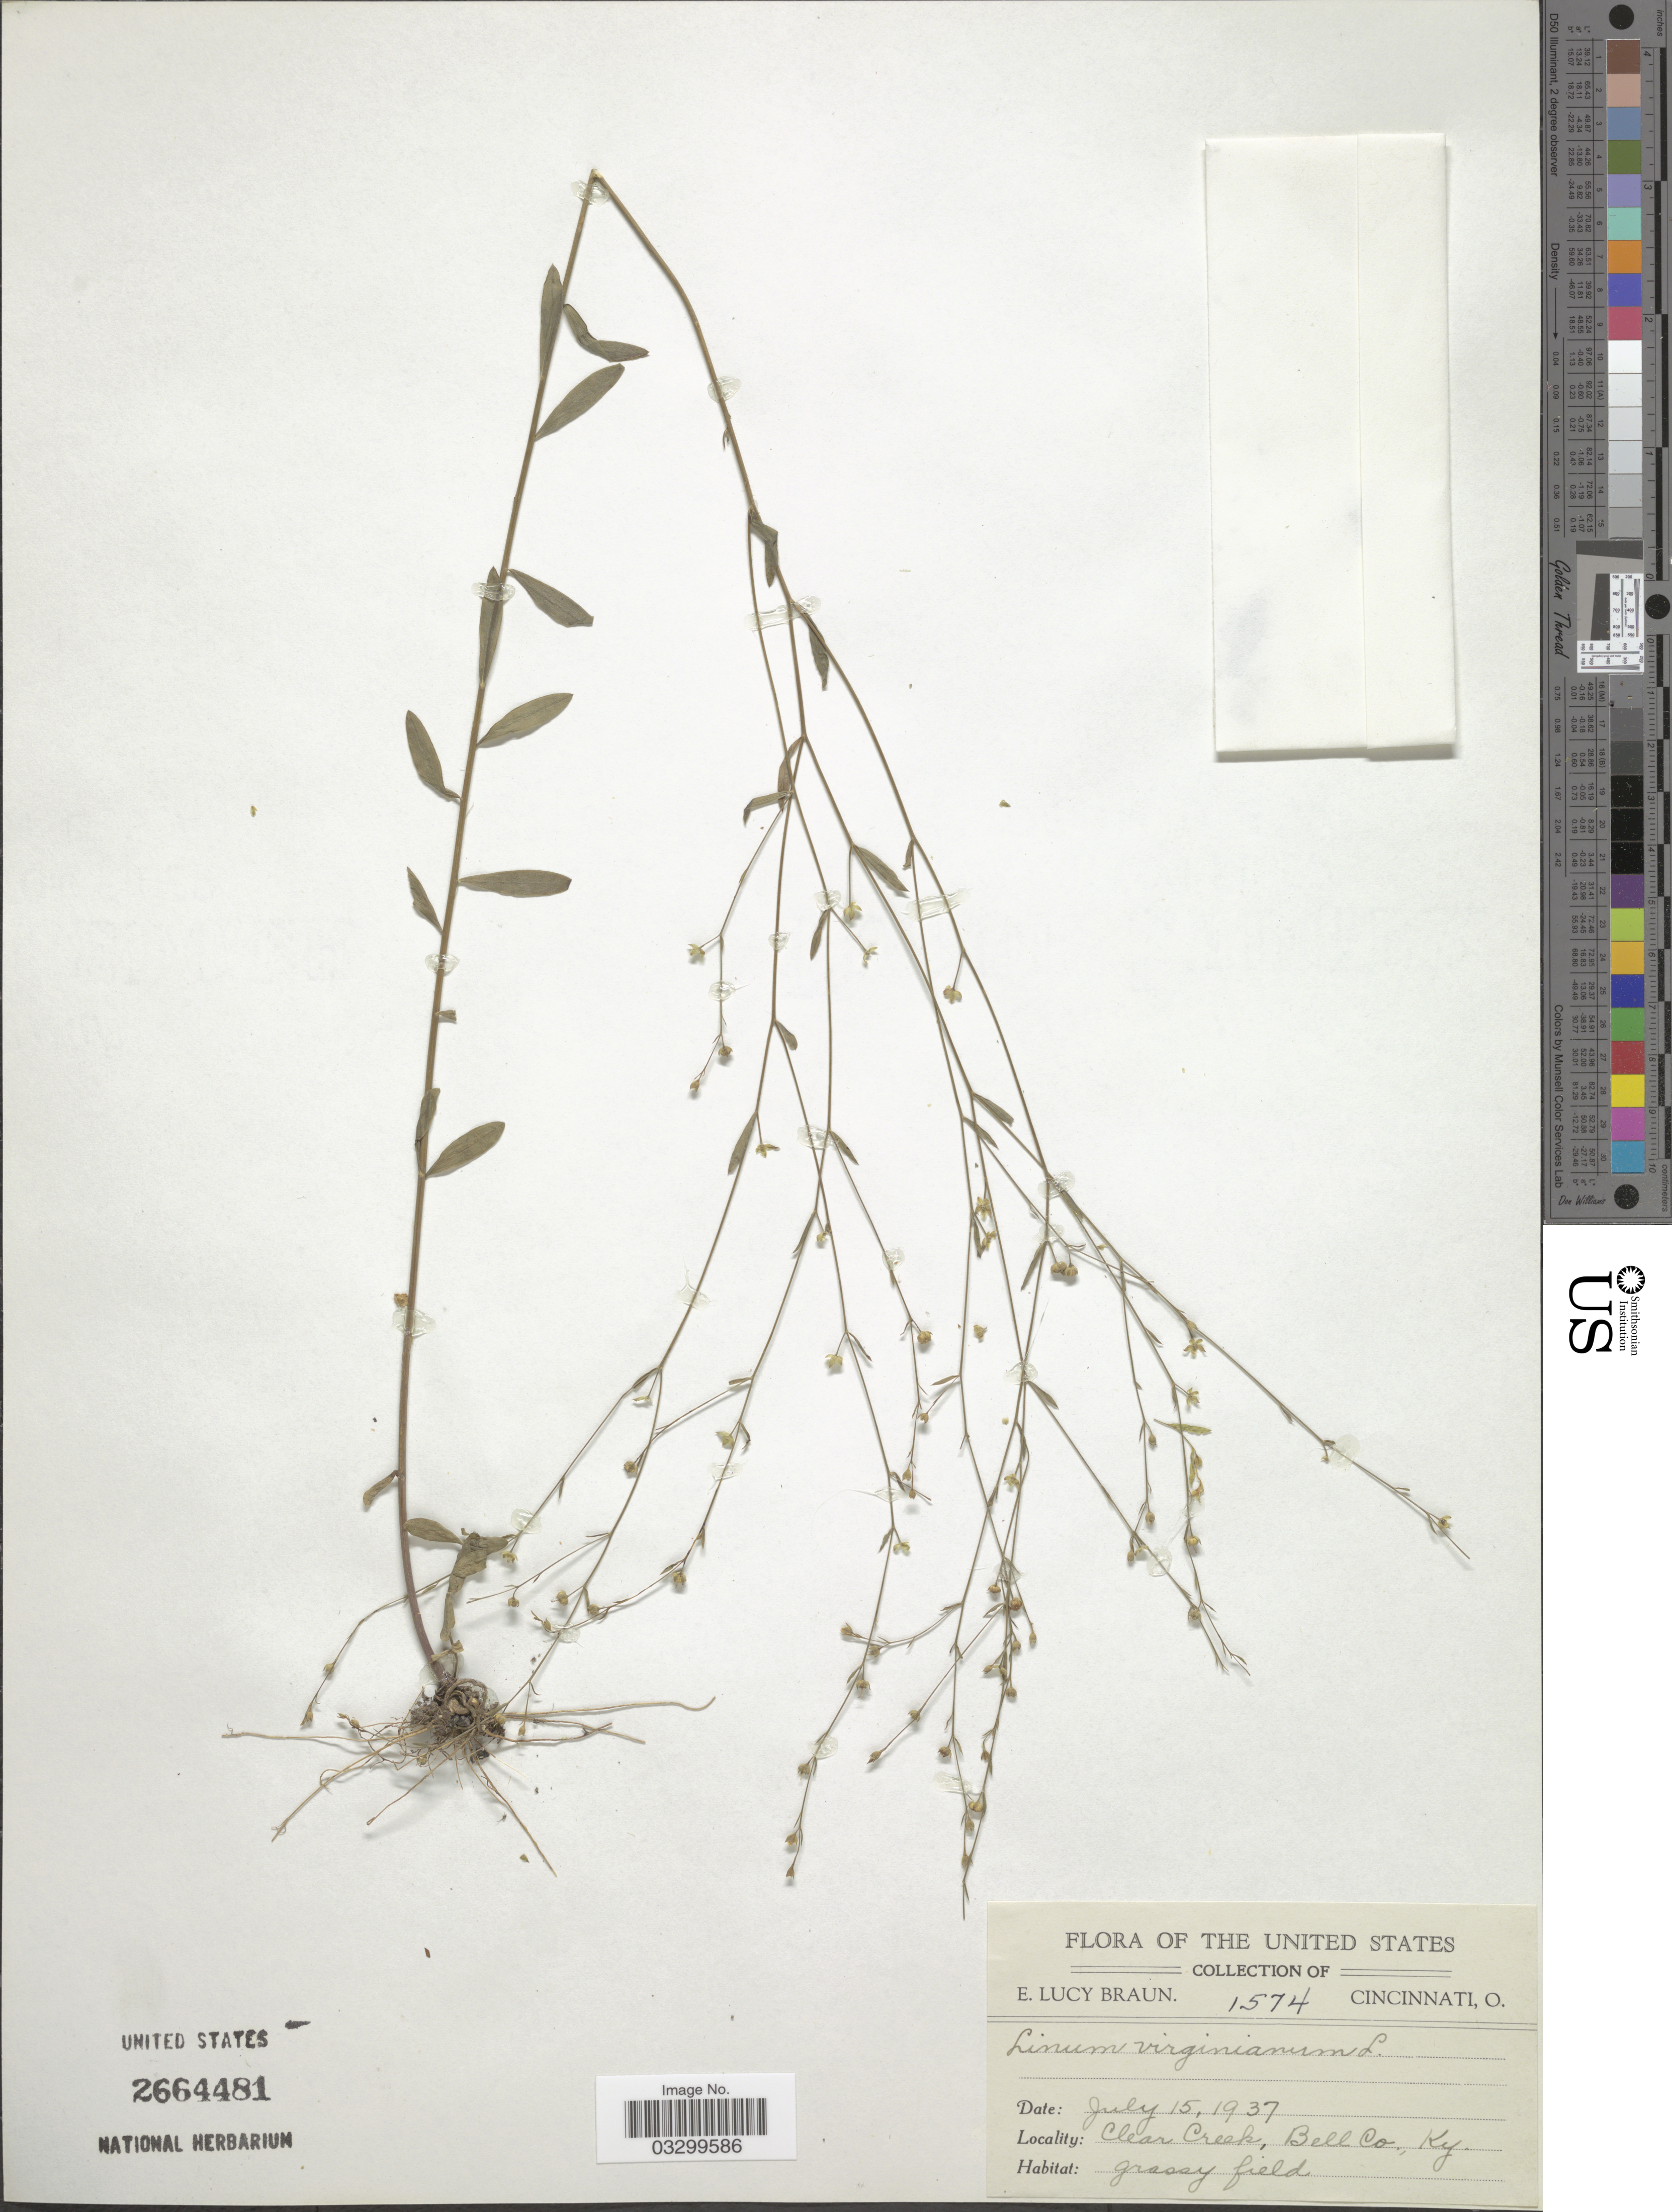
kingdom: Plantae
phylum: Tracheophyta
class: Magnoliopsida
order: Malpighiales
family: Linaceae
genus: Linum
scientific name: Linum virginianum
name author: L.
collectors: E. L. Braun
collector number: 1574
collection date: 1937-07-15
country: United States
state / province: Kentucky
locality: Clear Creek, Bell Co.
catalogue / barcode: US 2664481